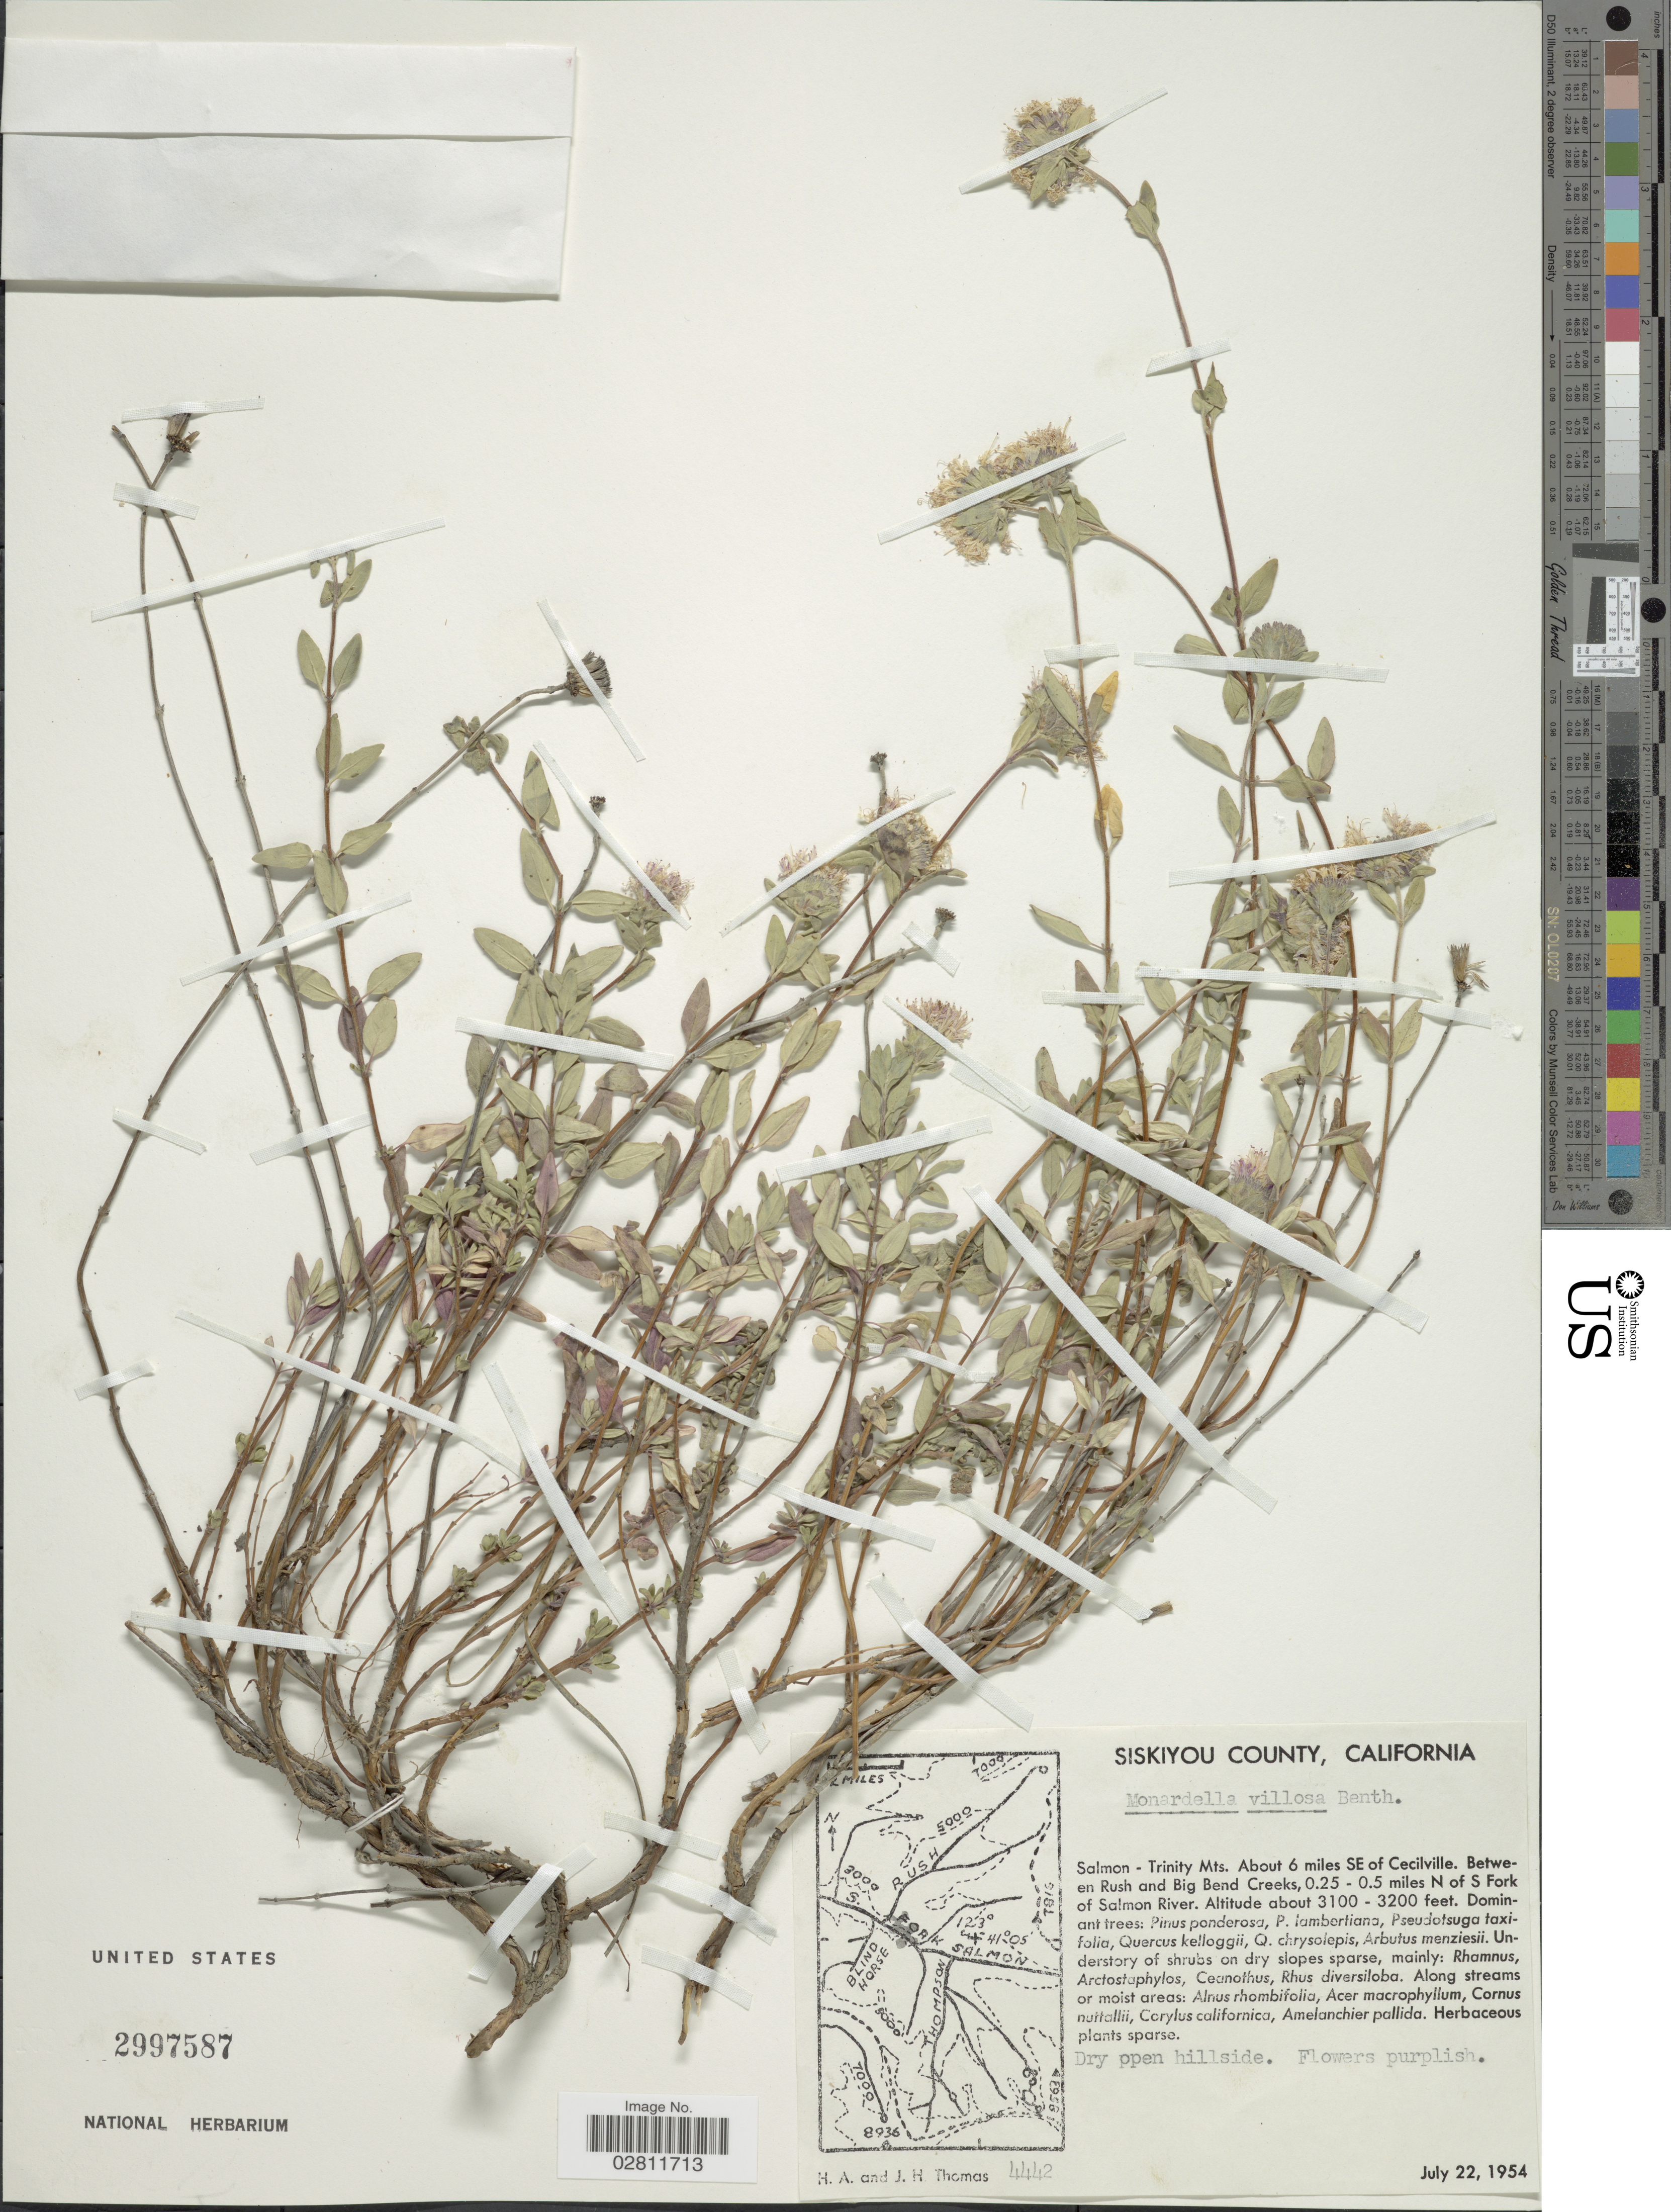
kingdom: Plantae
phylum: Tracheophyta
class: Magnoliopsida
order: Lamiales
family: Lamiaceae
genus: Monardella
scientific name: Monardella villosa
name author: Benth.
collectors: H. Thomas & J. H. Thomas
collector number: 4442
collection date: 1954-07-22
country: United States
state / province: California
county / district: Siskiyou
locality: Siskiyou County. Salmon - Trinity Mts. About 6 miles SE of Cecilville. Between Rush and Big Bend Creeks, 0.25 - 0.5 miles N of S Fork of Salmon River.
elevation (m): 945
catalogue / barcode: US 2997587